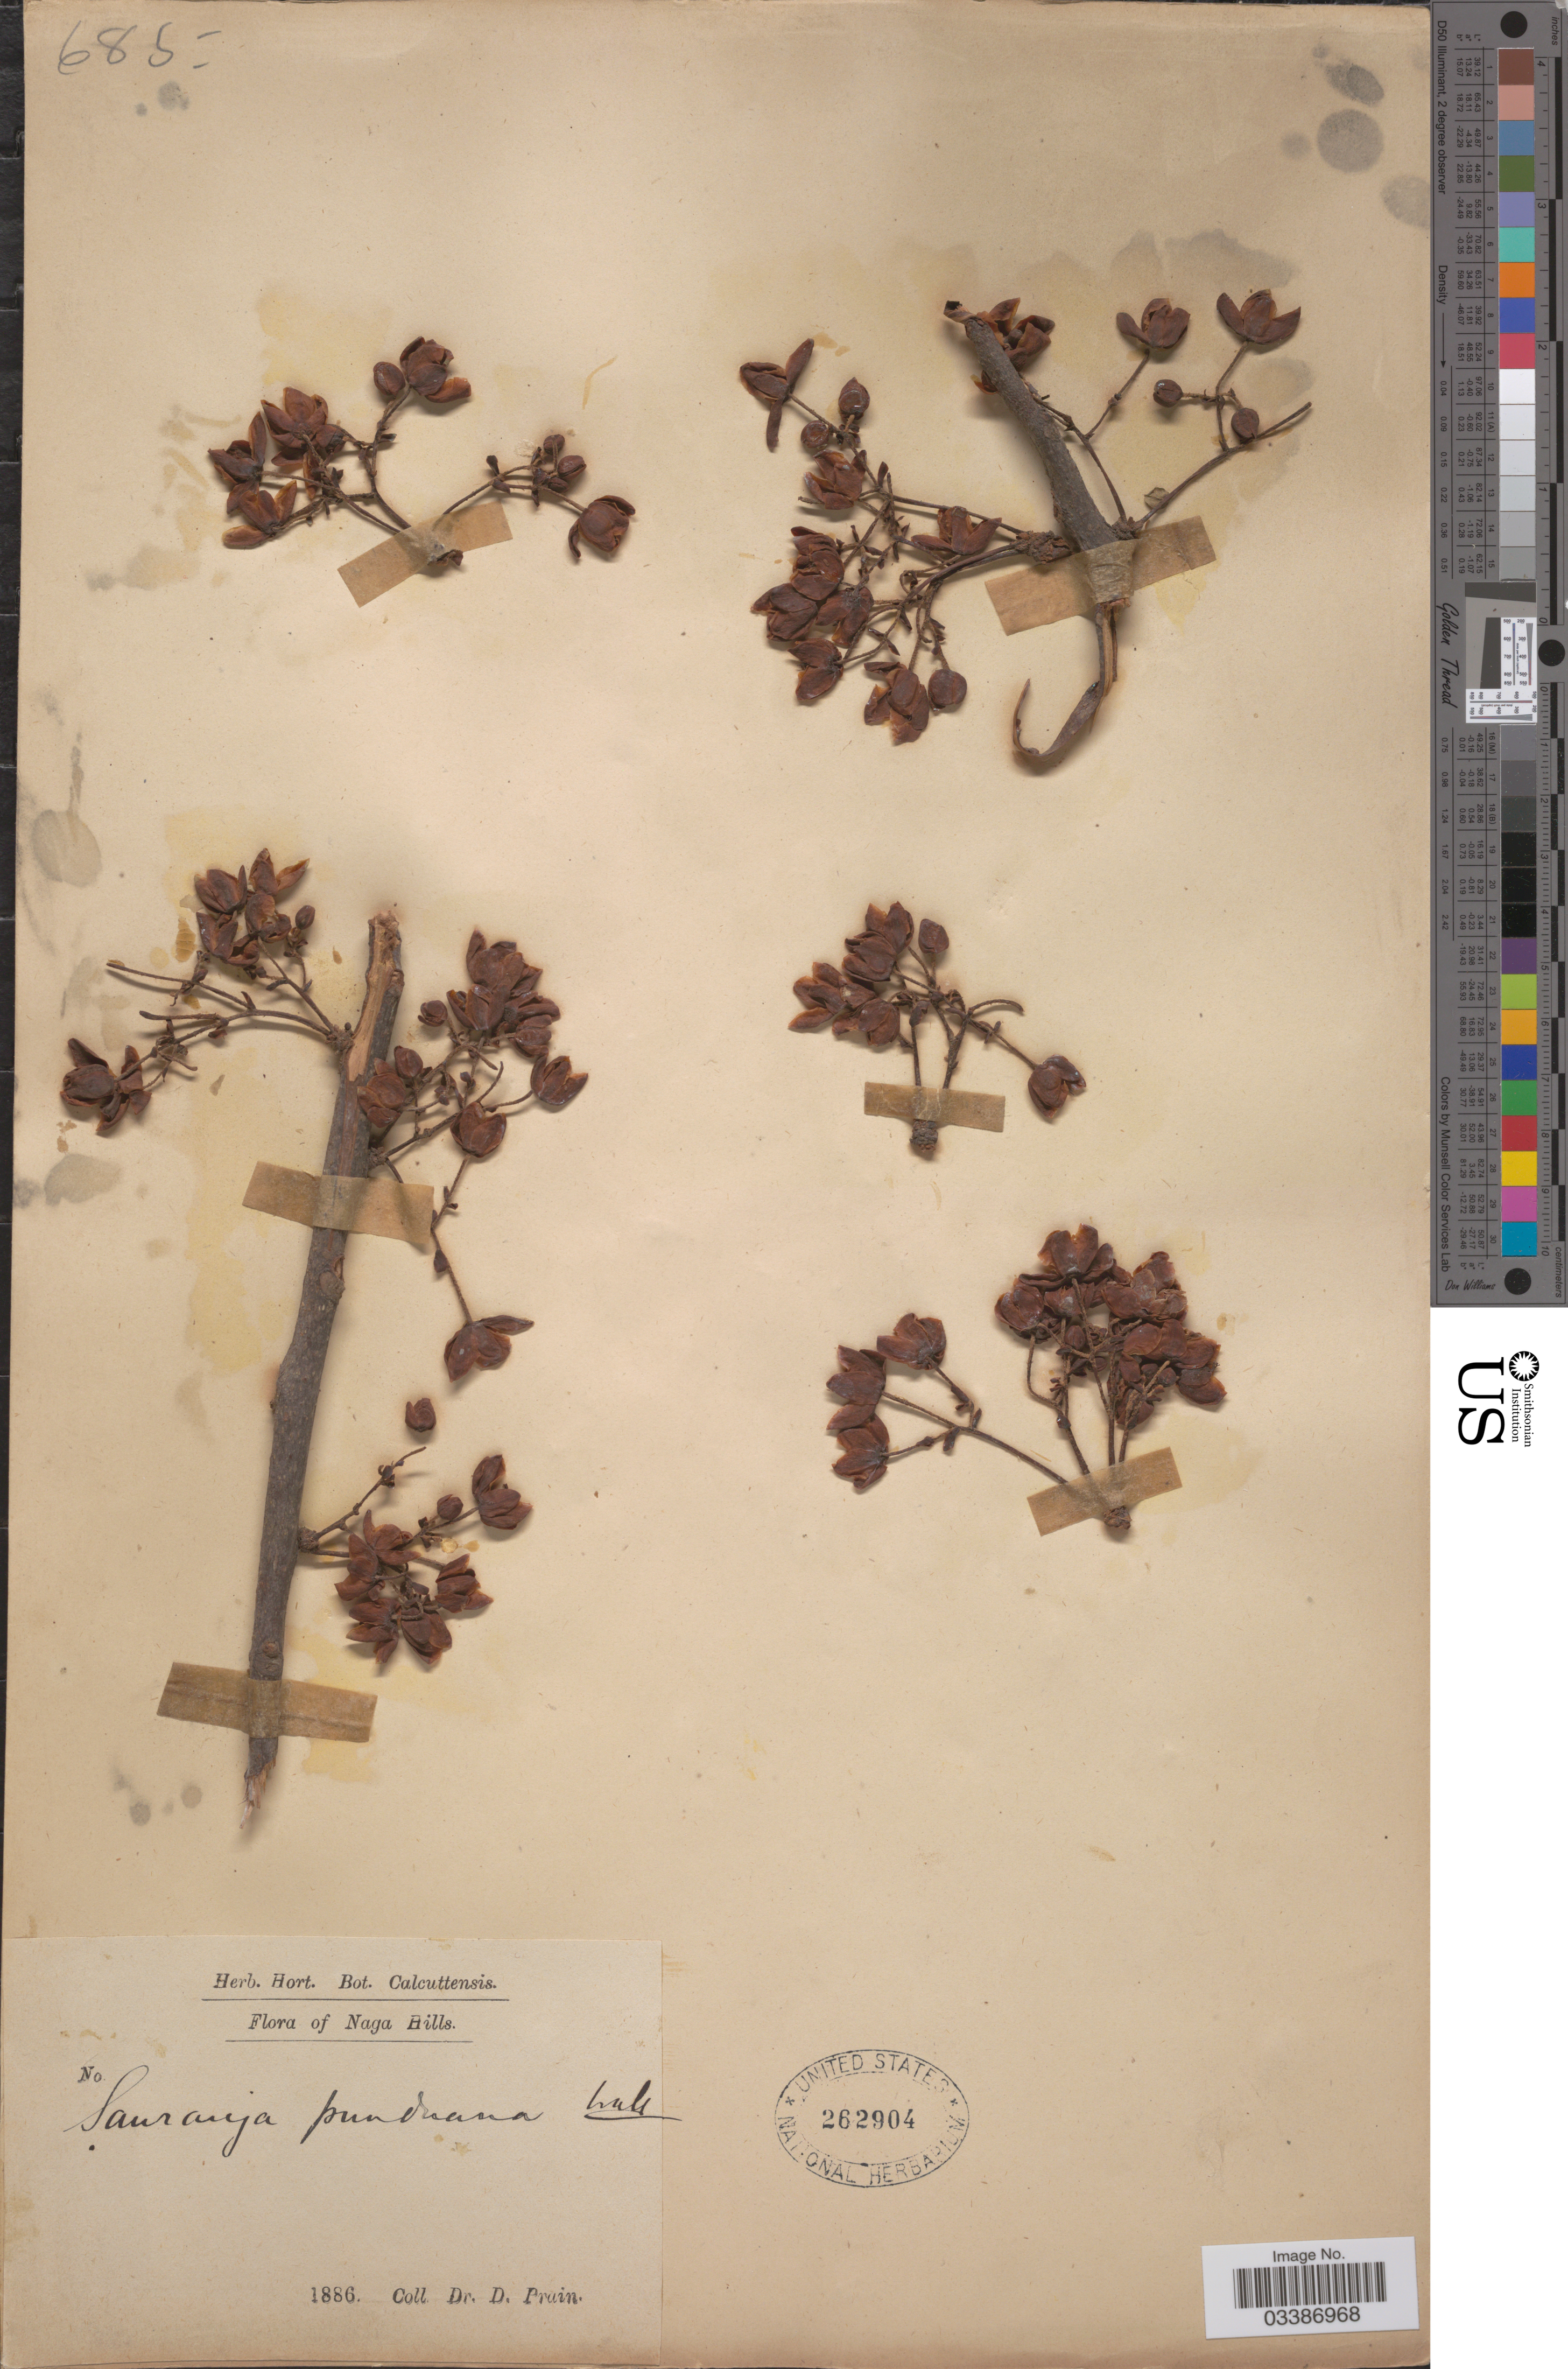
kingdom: Plantae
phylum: Tracheophyta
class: Magnoliopsida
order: Ericales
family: Actinidiaceae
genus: Saurauia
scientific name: Saurauia punduana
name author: Wall.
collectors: D. Prain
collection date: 1886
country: India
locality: Naga Hills.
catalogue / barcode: US 262904